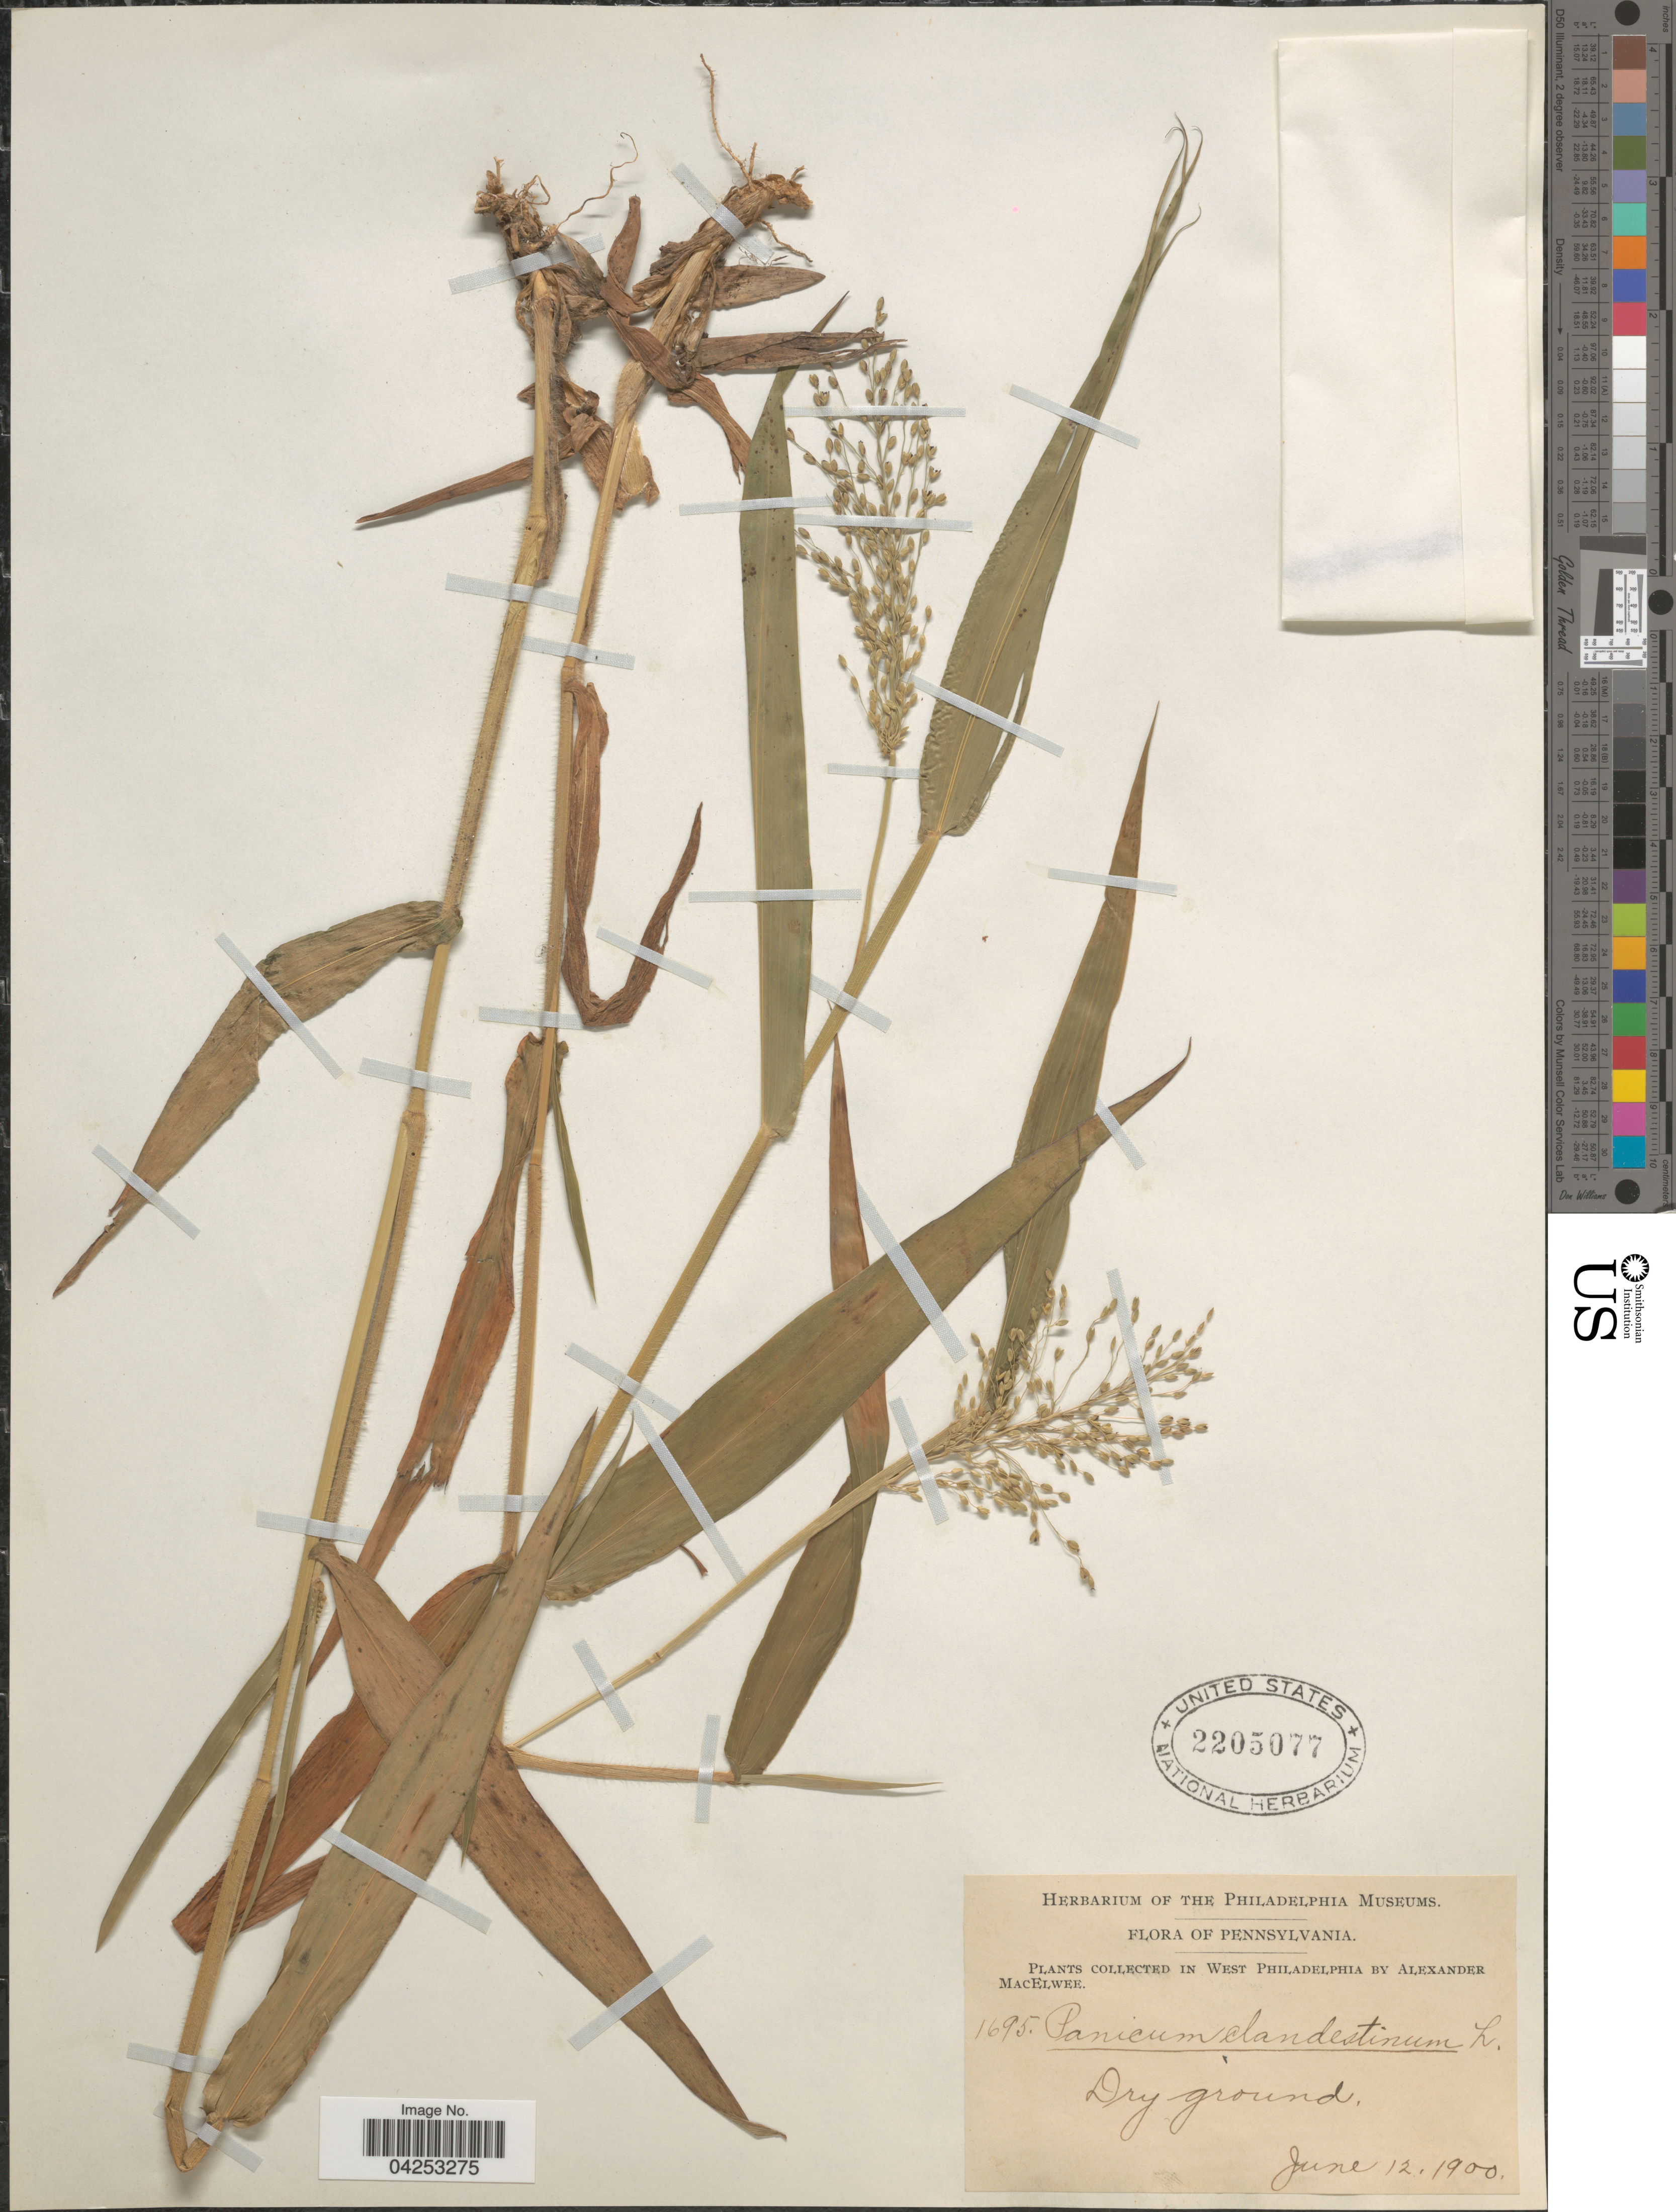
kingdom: Plantae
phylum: Tracheophyta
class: Liliopsida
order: Poales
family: Poaceae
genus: Dichanthelium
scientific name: Dichanthelium clandestinum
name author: (L.) Gould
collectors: A. MacElwee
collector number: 1695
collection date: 1900-06-12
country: United States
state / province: Pennsylvania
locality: In West Philadelphia.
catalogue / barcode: US 2205077